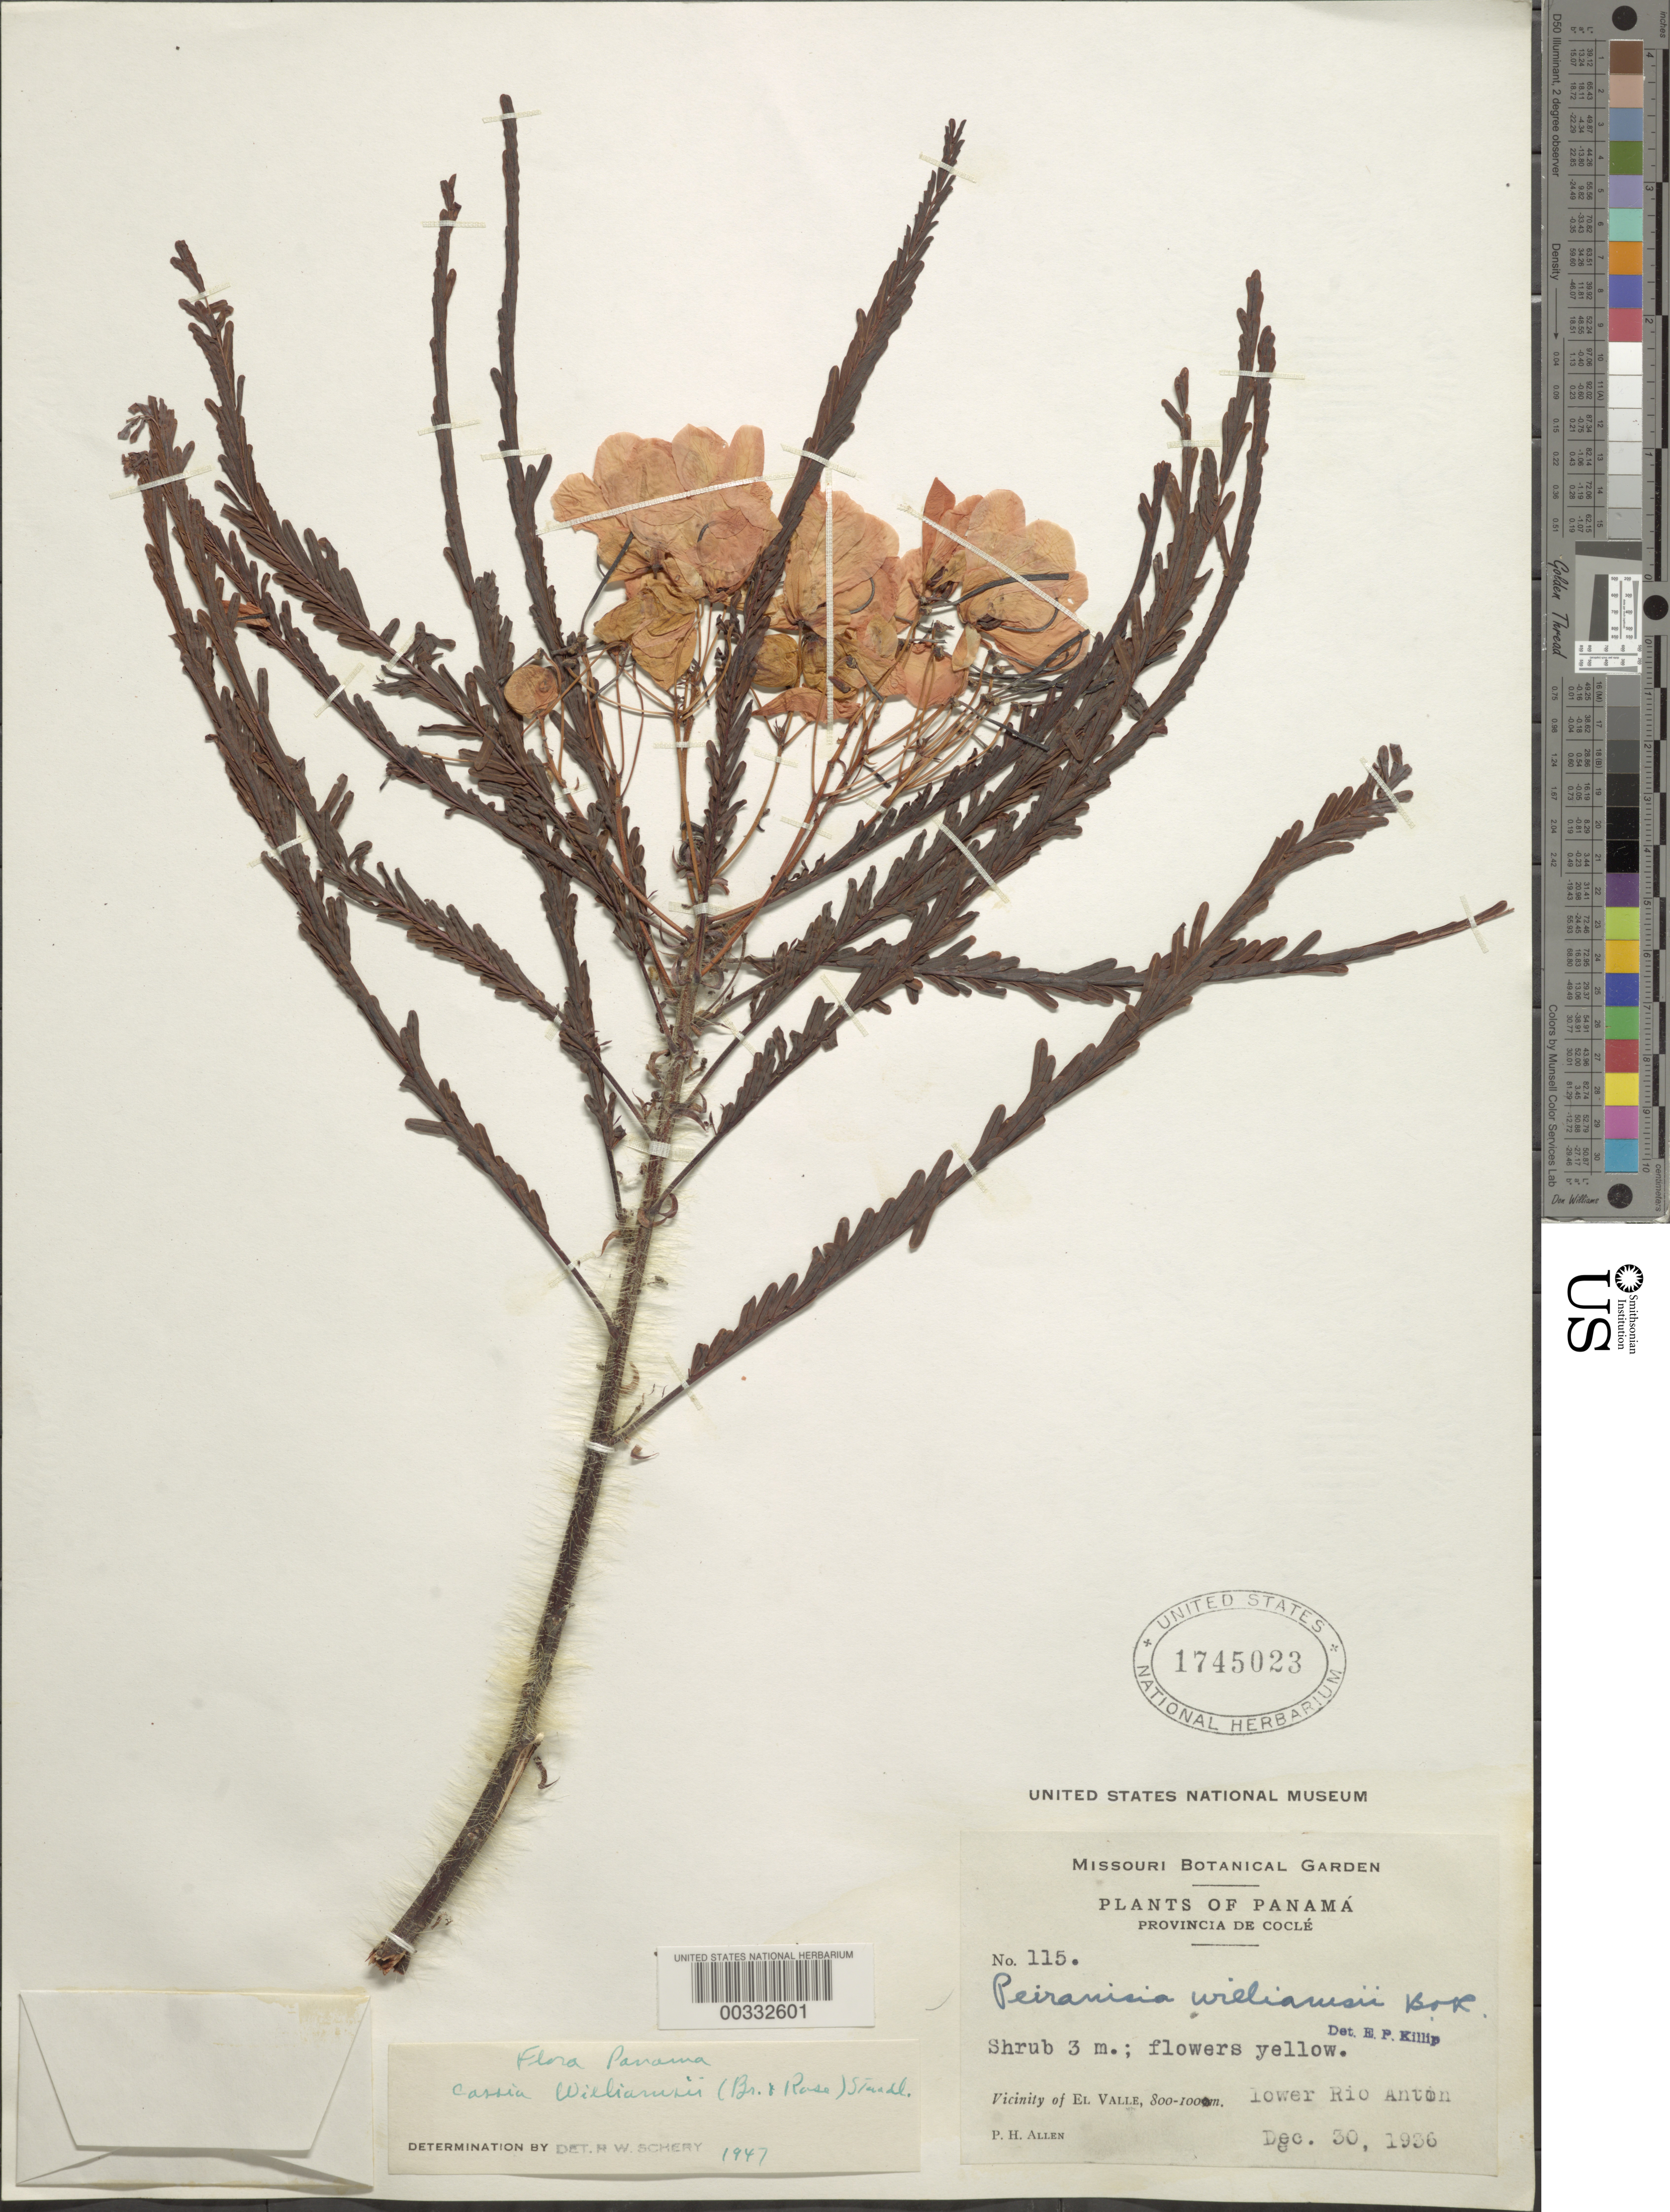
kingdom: Plantae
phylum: Tracheophyta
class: Magnoliopsida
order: Fabales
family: Fabaceae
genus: Senna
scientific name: Senna williamsii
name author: (Britton & Rose) H.S. Irwin & Barneby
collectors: P. H. Allen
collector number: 115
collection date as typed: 30 Dec 1936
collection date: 1936-12-30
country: Panama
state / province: Coclé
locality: Lower Rio Anton; vicinity of el Valle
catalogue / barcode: US 1745023